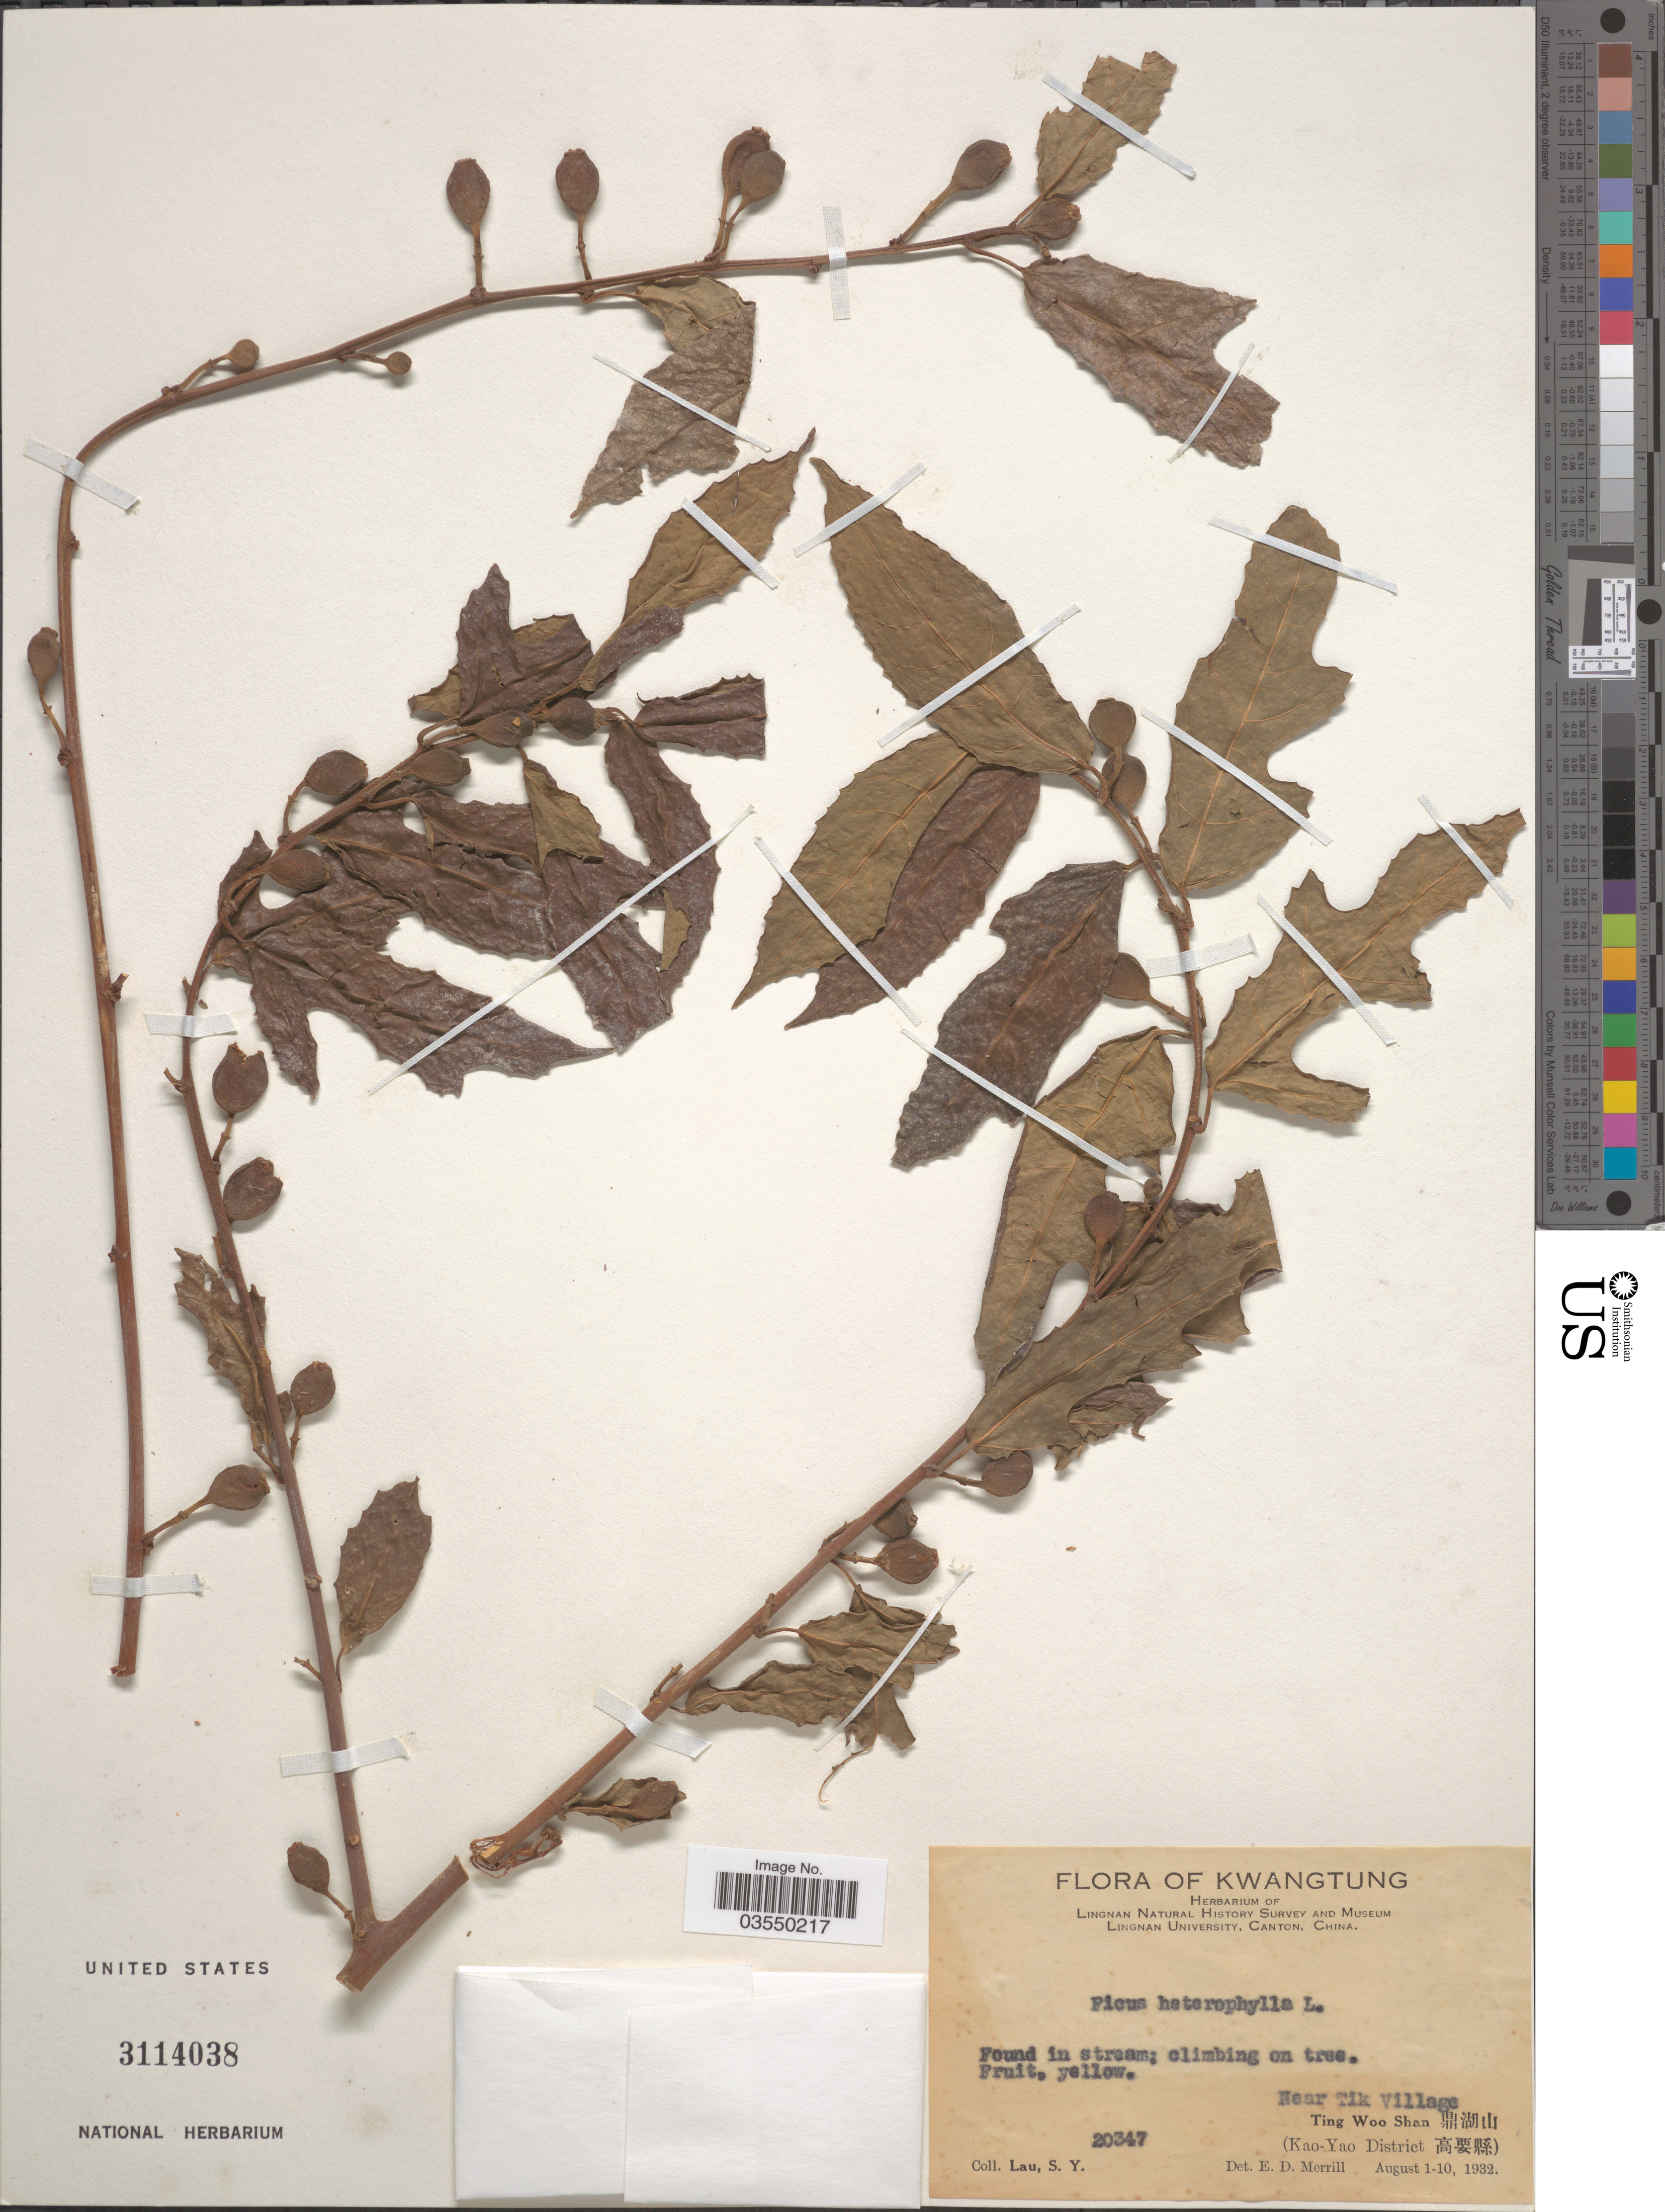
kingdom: Plantae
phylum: Tracheophyta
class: Magnoliopsida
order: Rosales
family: Moraceae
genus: Ficus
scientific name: Ficus heterophylla var. heterophylla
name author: L. f.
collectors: S. Y. Lau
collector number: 20347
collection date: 1932-08-01/1932-08-10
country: China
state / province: Guangdong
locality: Kwangtung. Near Tik Village. Ting Woo Shan X. (Kao-Yao District X).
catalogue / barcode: US 3114038